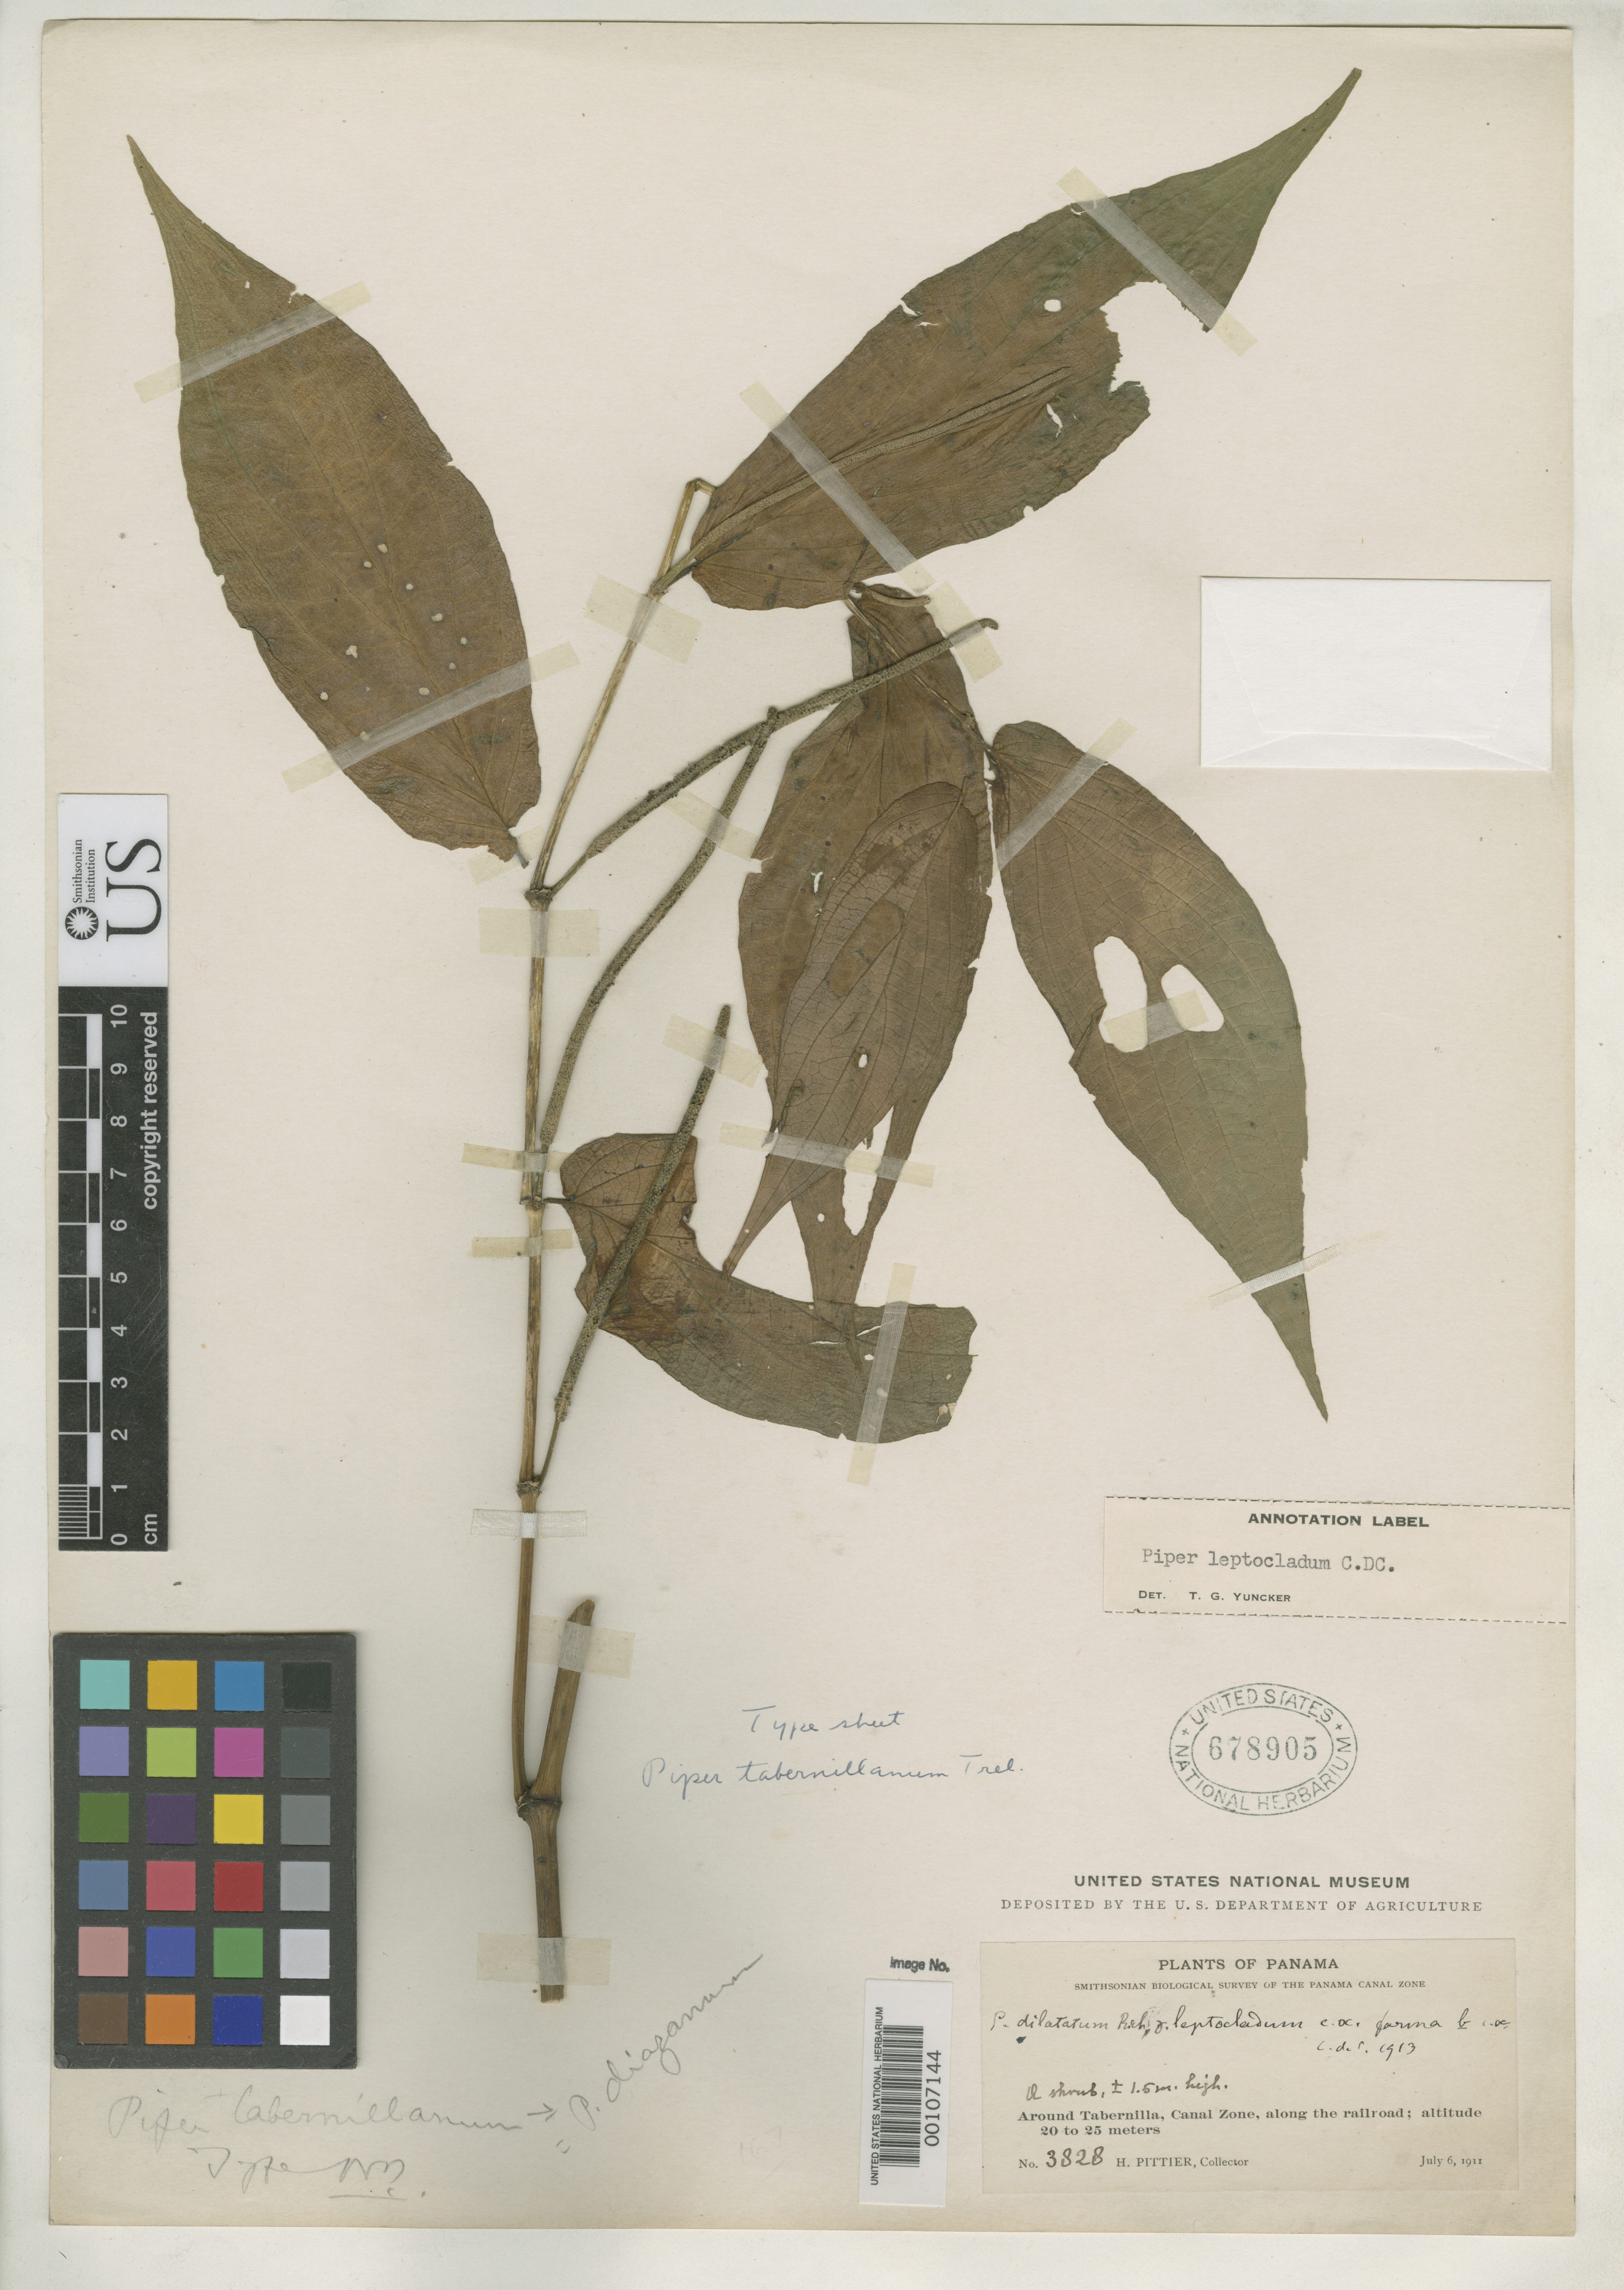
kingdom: Plantae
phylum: Tracheophyta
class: Magnoliopsida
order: Piperales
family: Piperaceae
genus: Piper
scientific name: Piper tabernillanum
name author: Trel. in Woodson & Schery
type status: Isotype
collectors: H. F. Pittier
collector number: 3828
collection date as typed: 06 Jul 1911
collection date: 1911-07-06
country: Panama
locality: Around Tabernilla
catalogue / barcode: US 678905